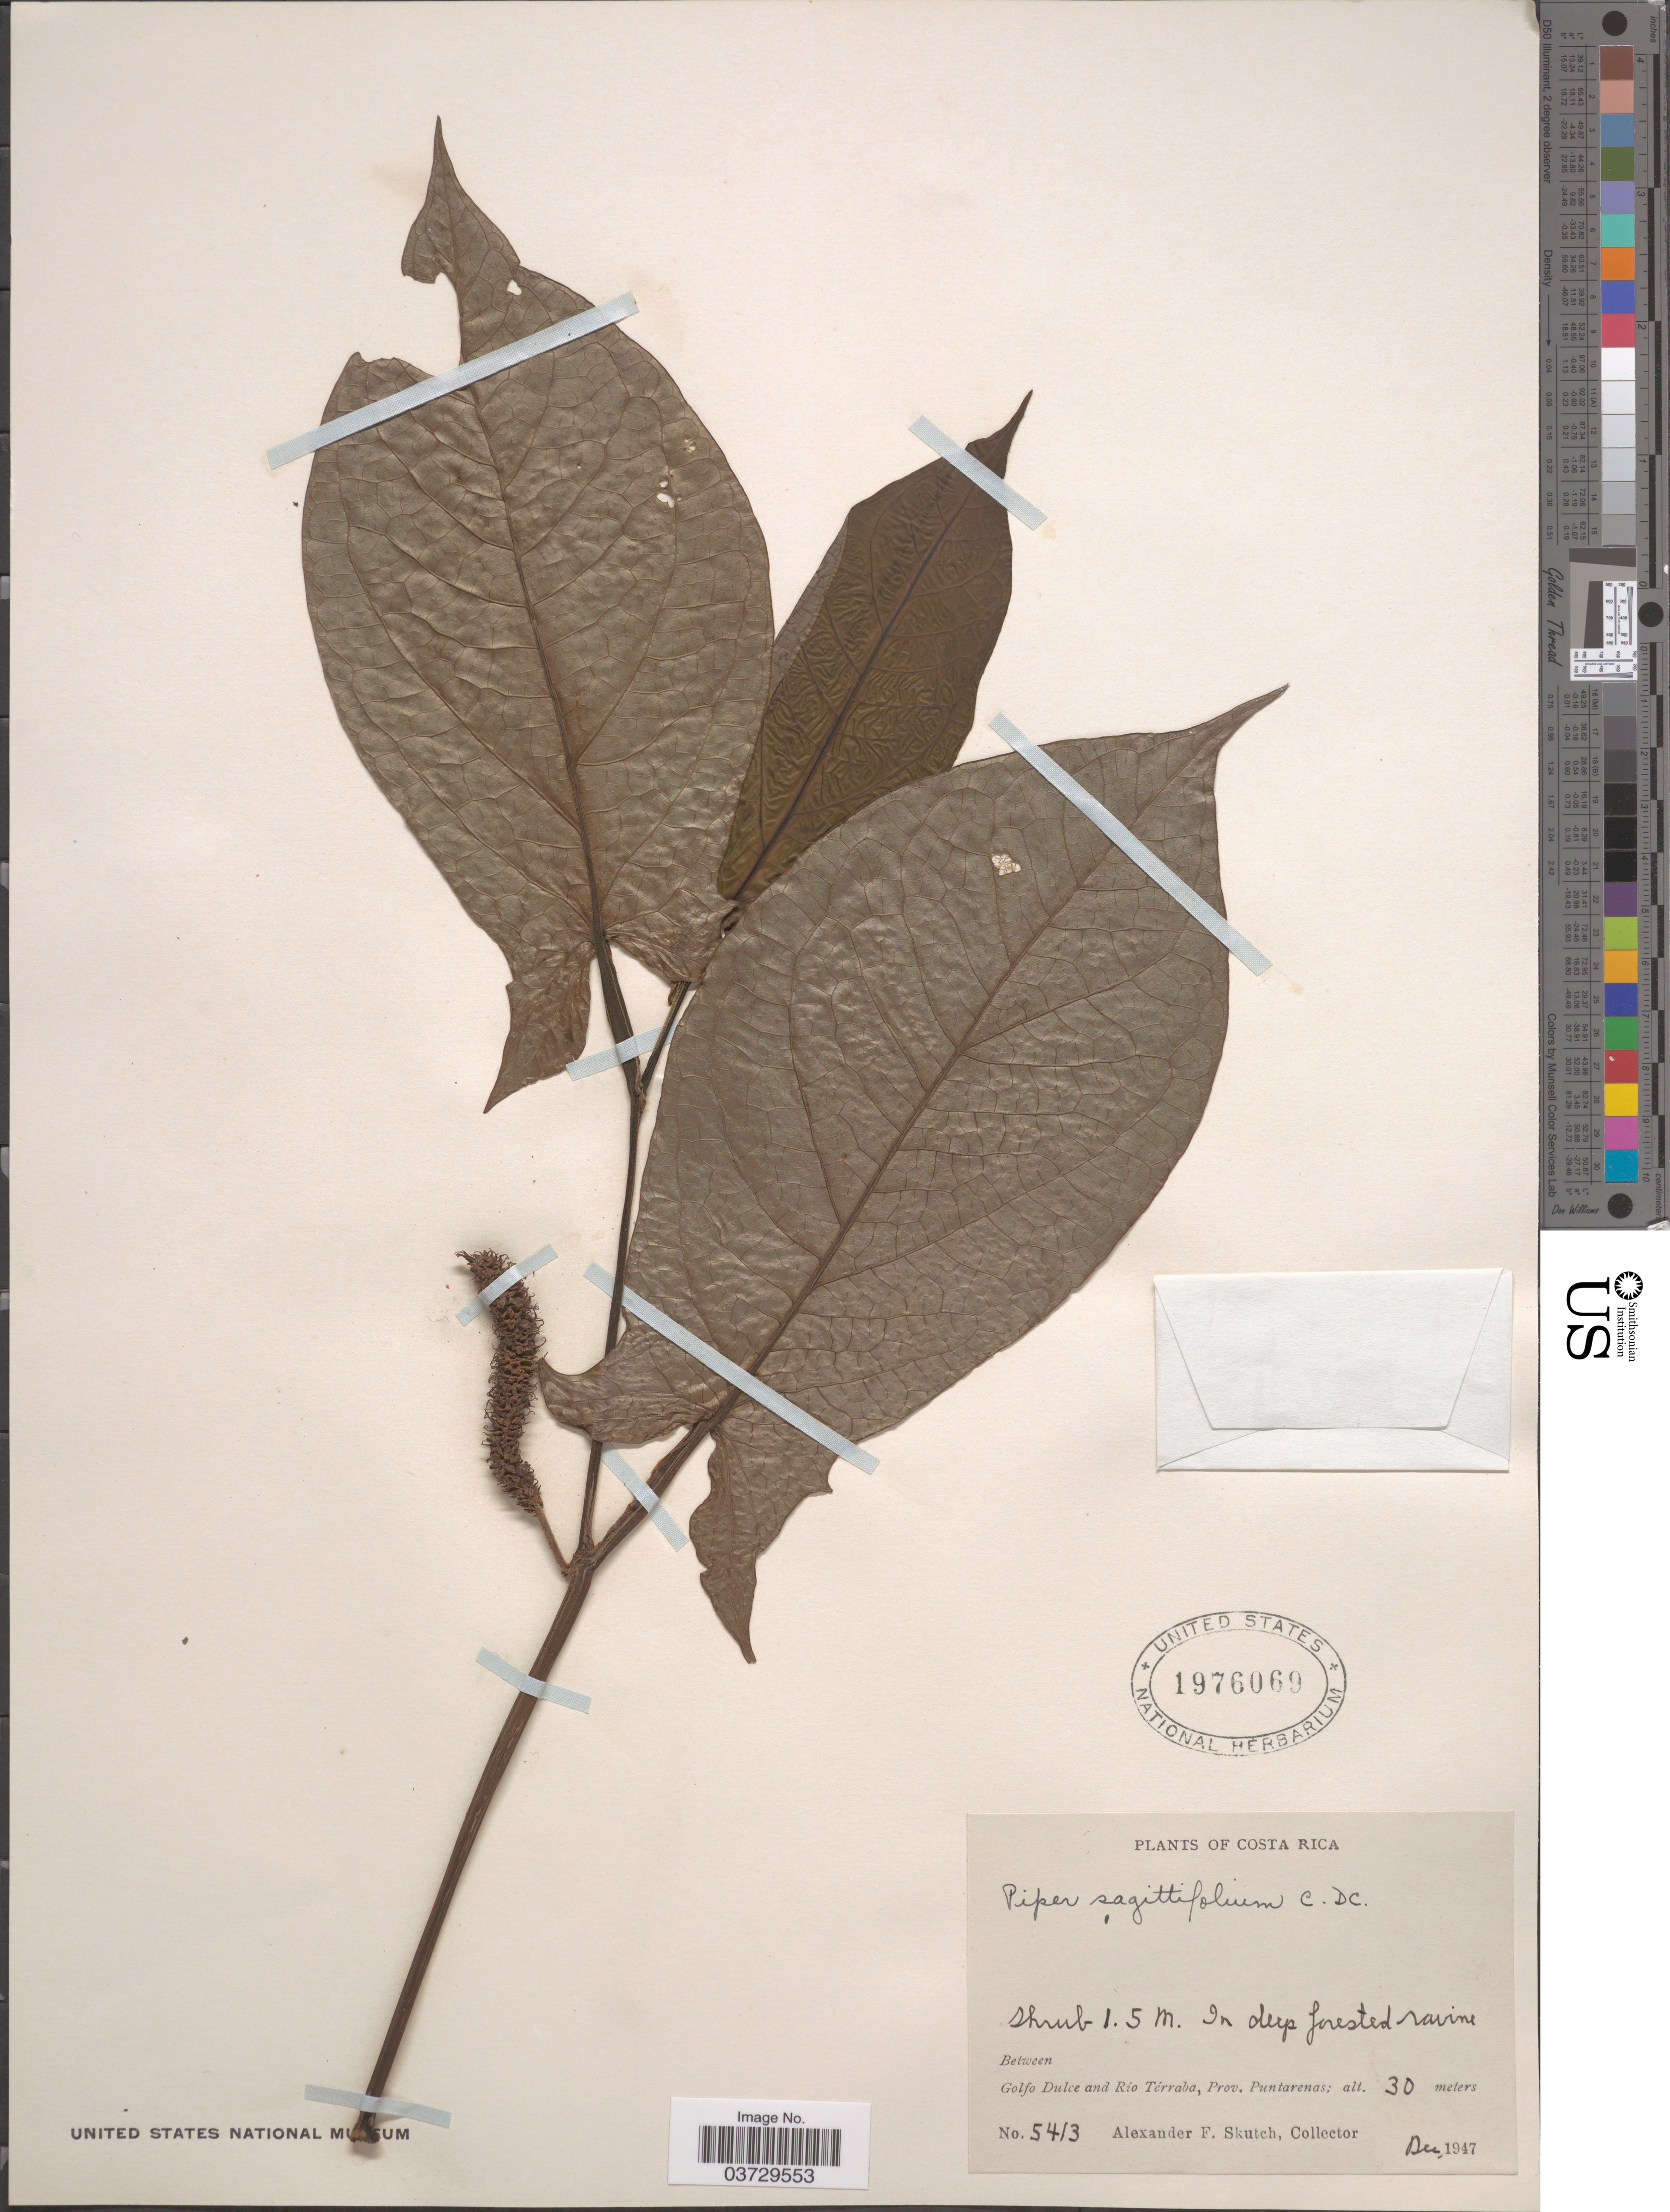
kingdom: Plantae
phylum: Tracheophyta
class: Magnoliopsida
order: Piperales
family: Piperaceae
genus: Piper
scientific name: Piper sagittifolium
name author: C. DC. in Pittier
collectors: A. F. Skutch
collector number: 5413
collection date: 1947-12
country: Costa Rica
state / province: Puntarenas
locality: Between Golfo Dulce and Río Térraba.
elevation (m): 30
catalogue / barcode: US 1976069